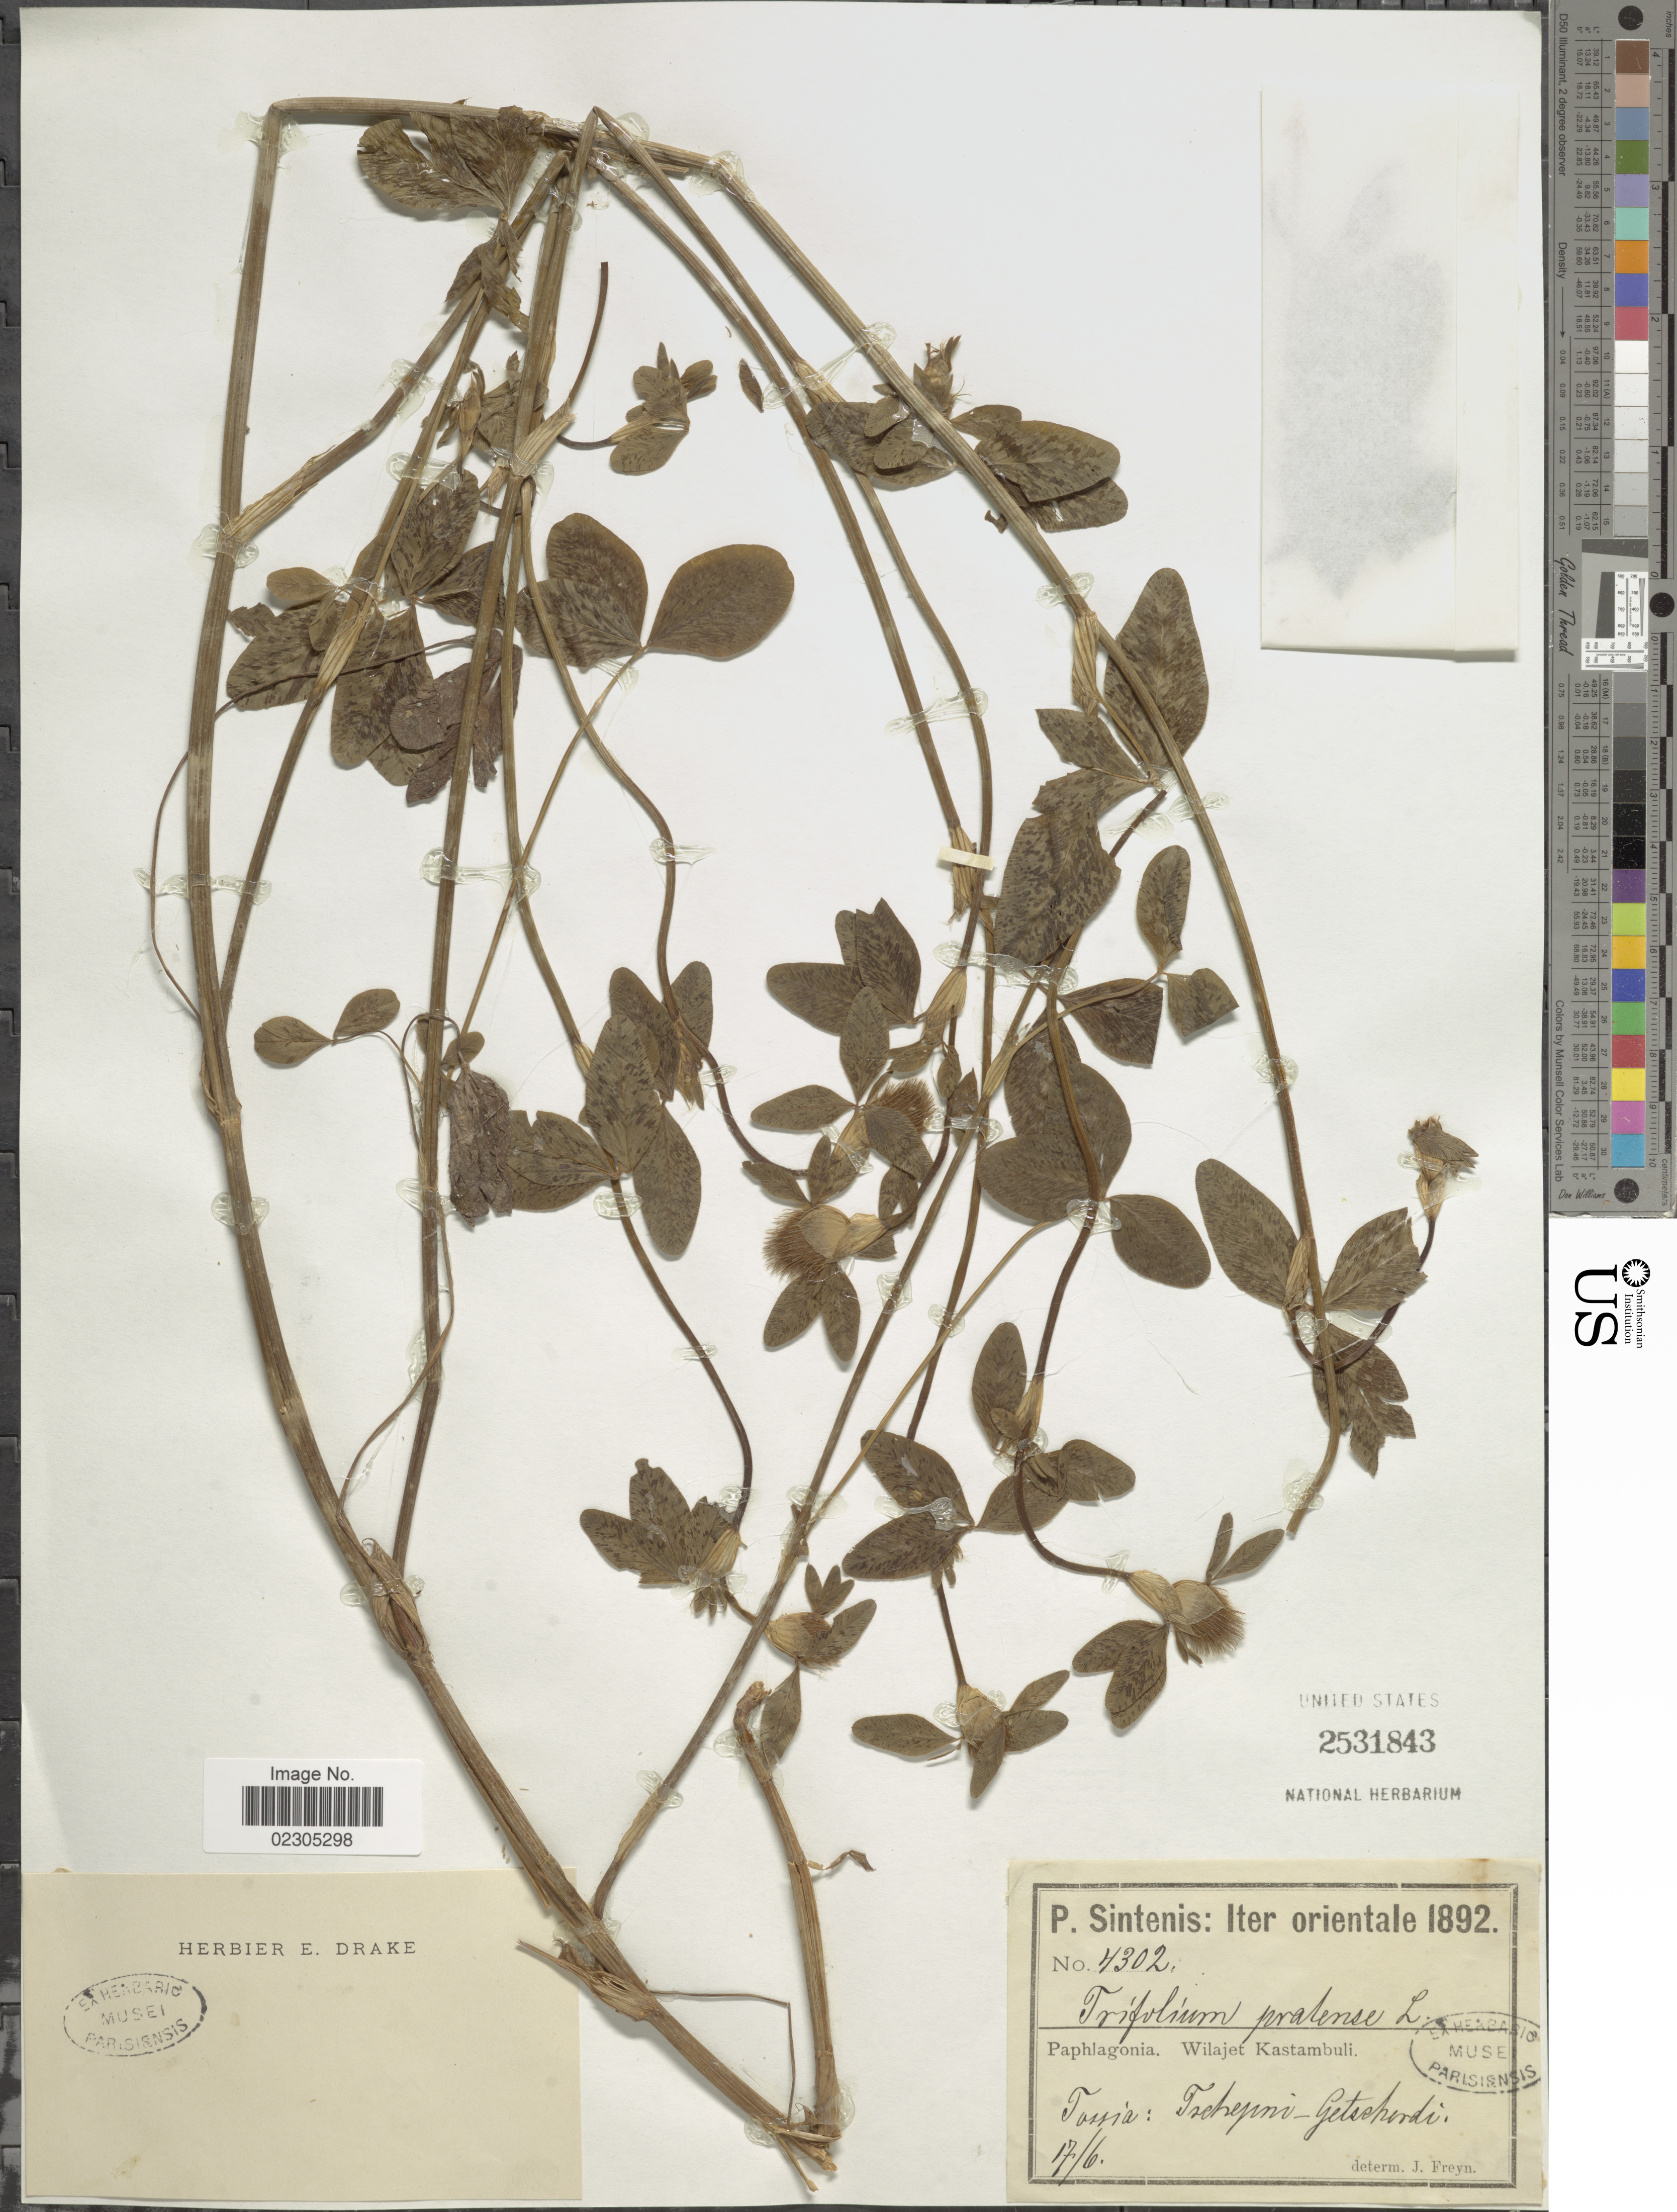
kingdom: Plantae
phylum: Tracheophyta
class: Magnoliopsida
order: Fabales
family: Fabaceae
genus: Trifolium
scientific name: Trifolium pratense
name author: L.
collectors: P. Sintenis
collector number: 4302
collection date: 1892-06-17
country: Turkey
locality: Pahlagonia. Wilajet Kastambuli. Tossia: Tschyeni-Getscherdi.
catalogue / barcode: US 2531843